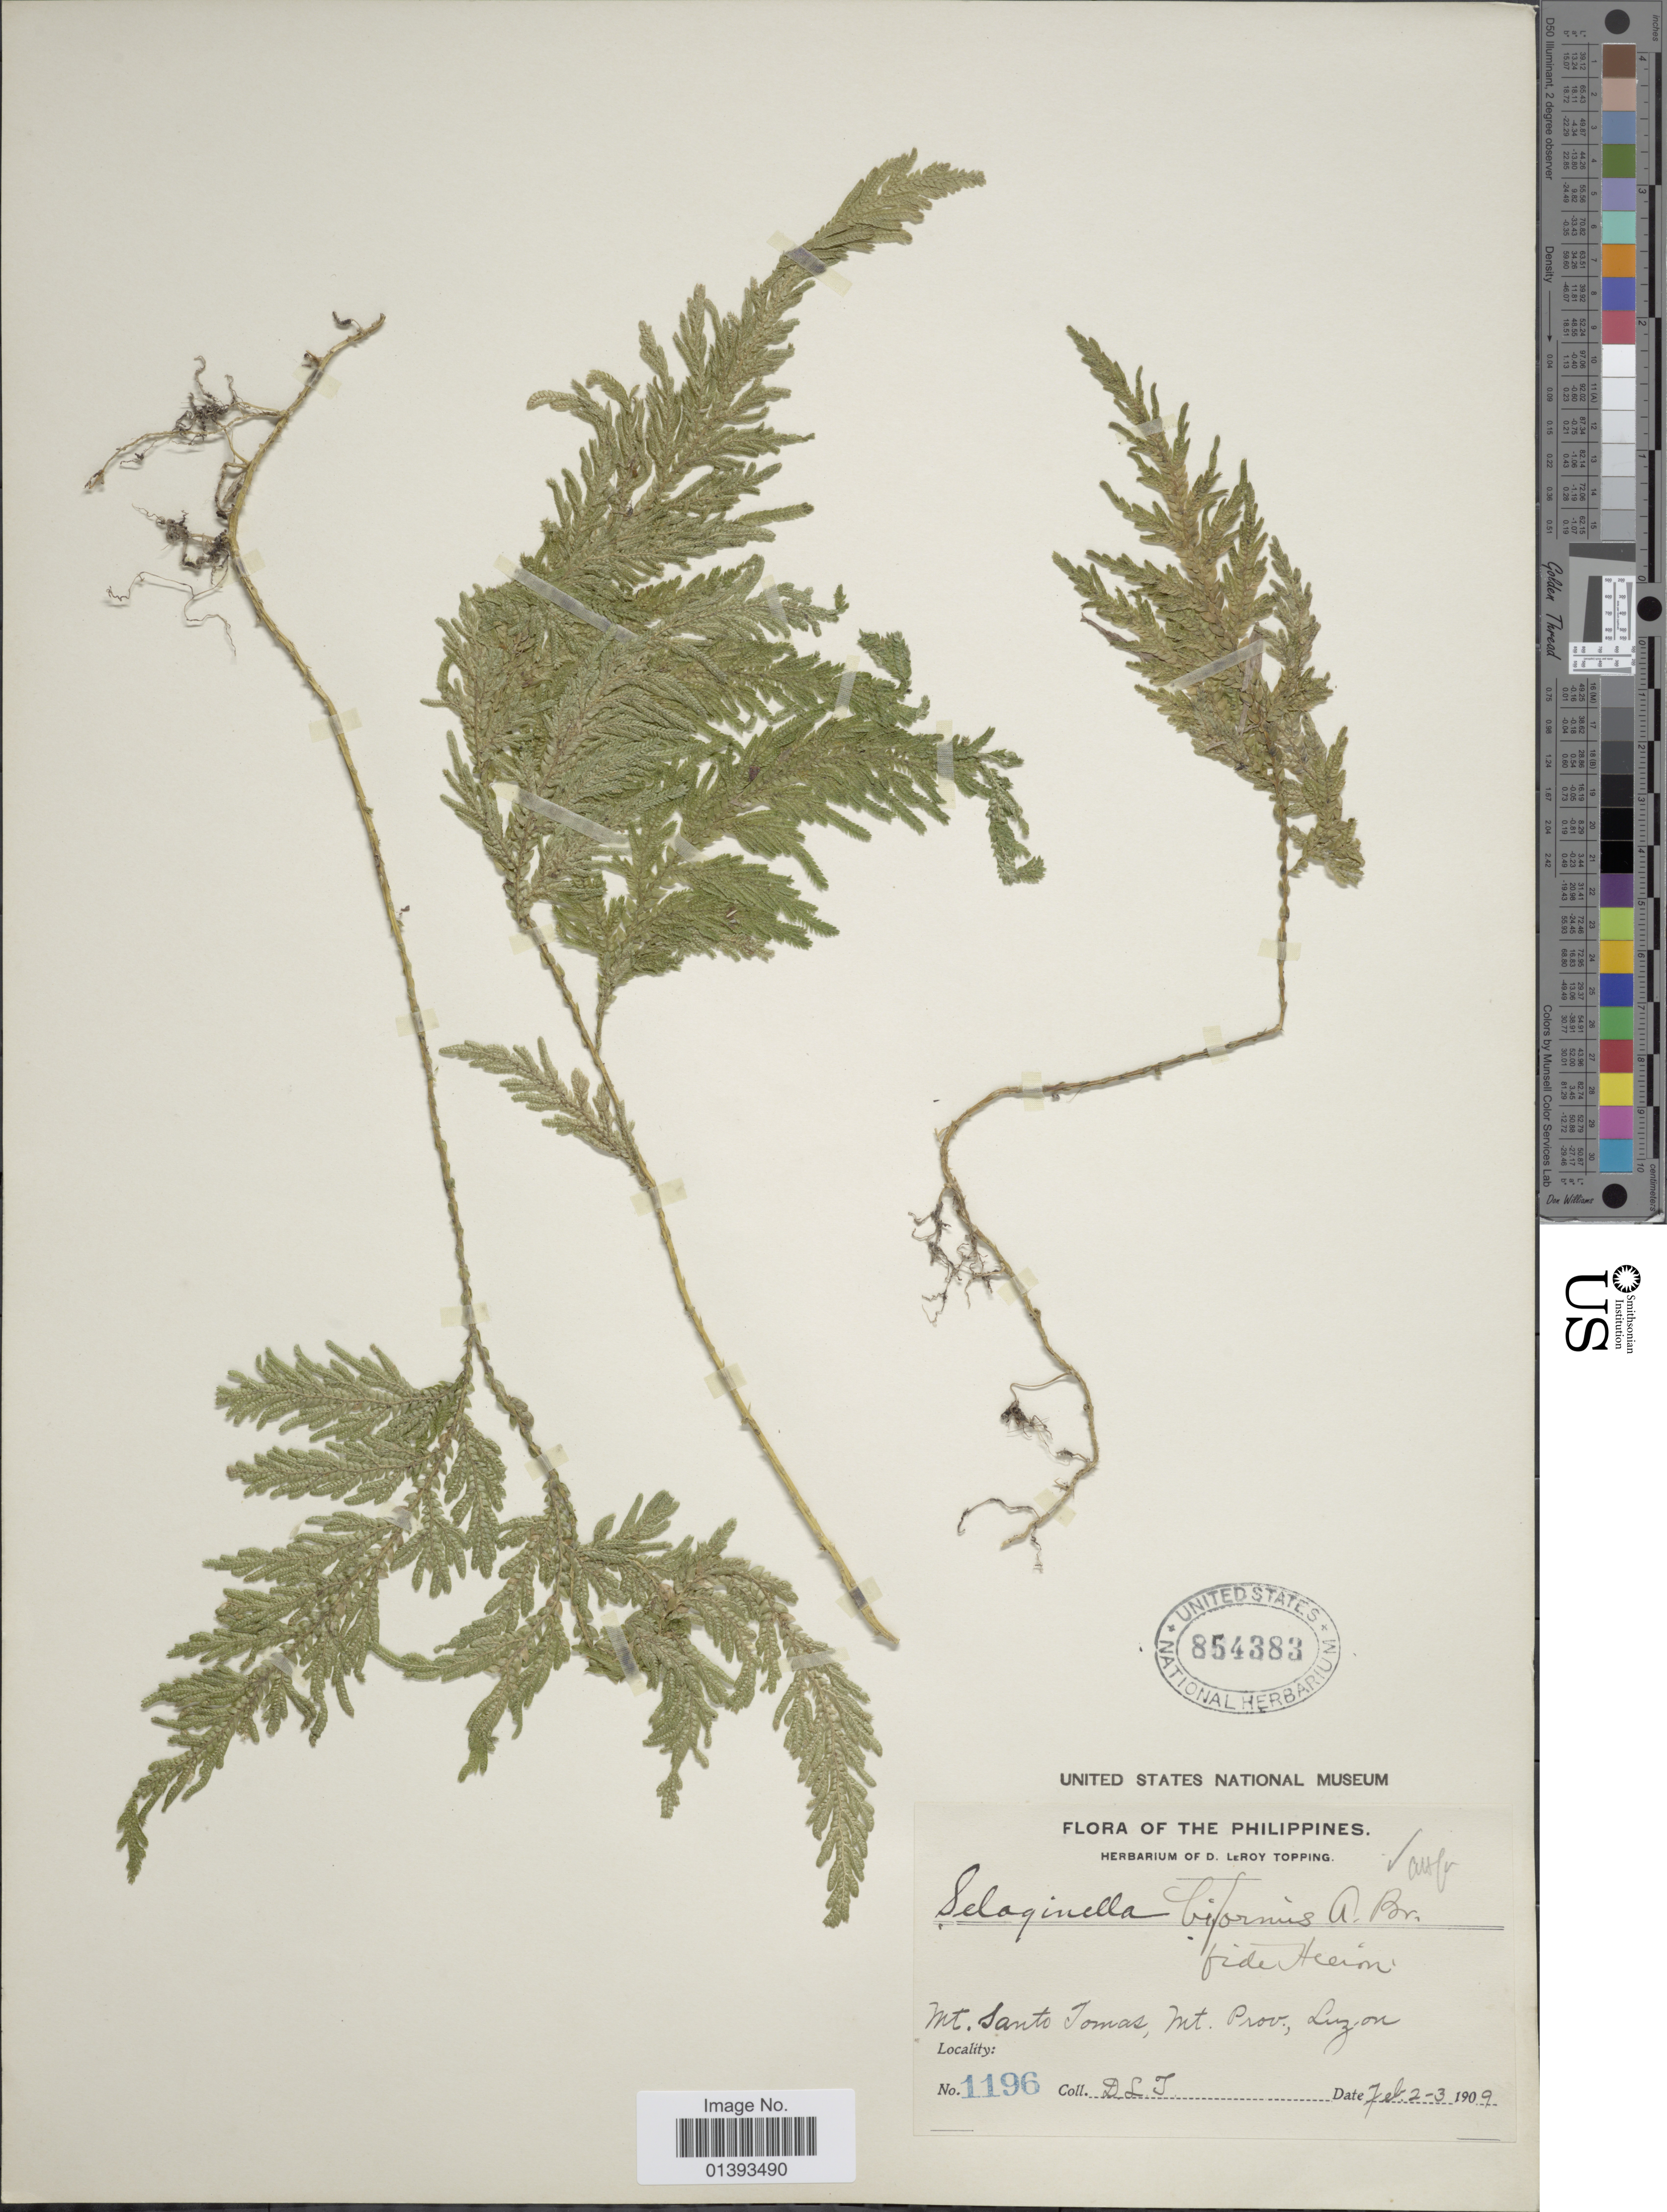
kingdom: Plantae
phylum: Tracheophyta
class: Lycopodiopsida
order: Selaginellales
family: Selaginellaceae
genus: Selaginella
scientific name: Selaginella biformis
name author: A. Braun ex Kuhn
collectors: D. L. Topping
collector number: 1196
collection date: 1909-02-02/1909-02-03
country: Philippines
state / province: Central Luzon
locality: Mt. Santo Tomas, Mt. prov. Luzon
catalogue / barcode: US 854383